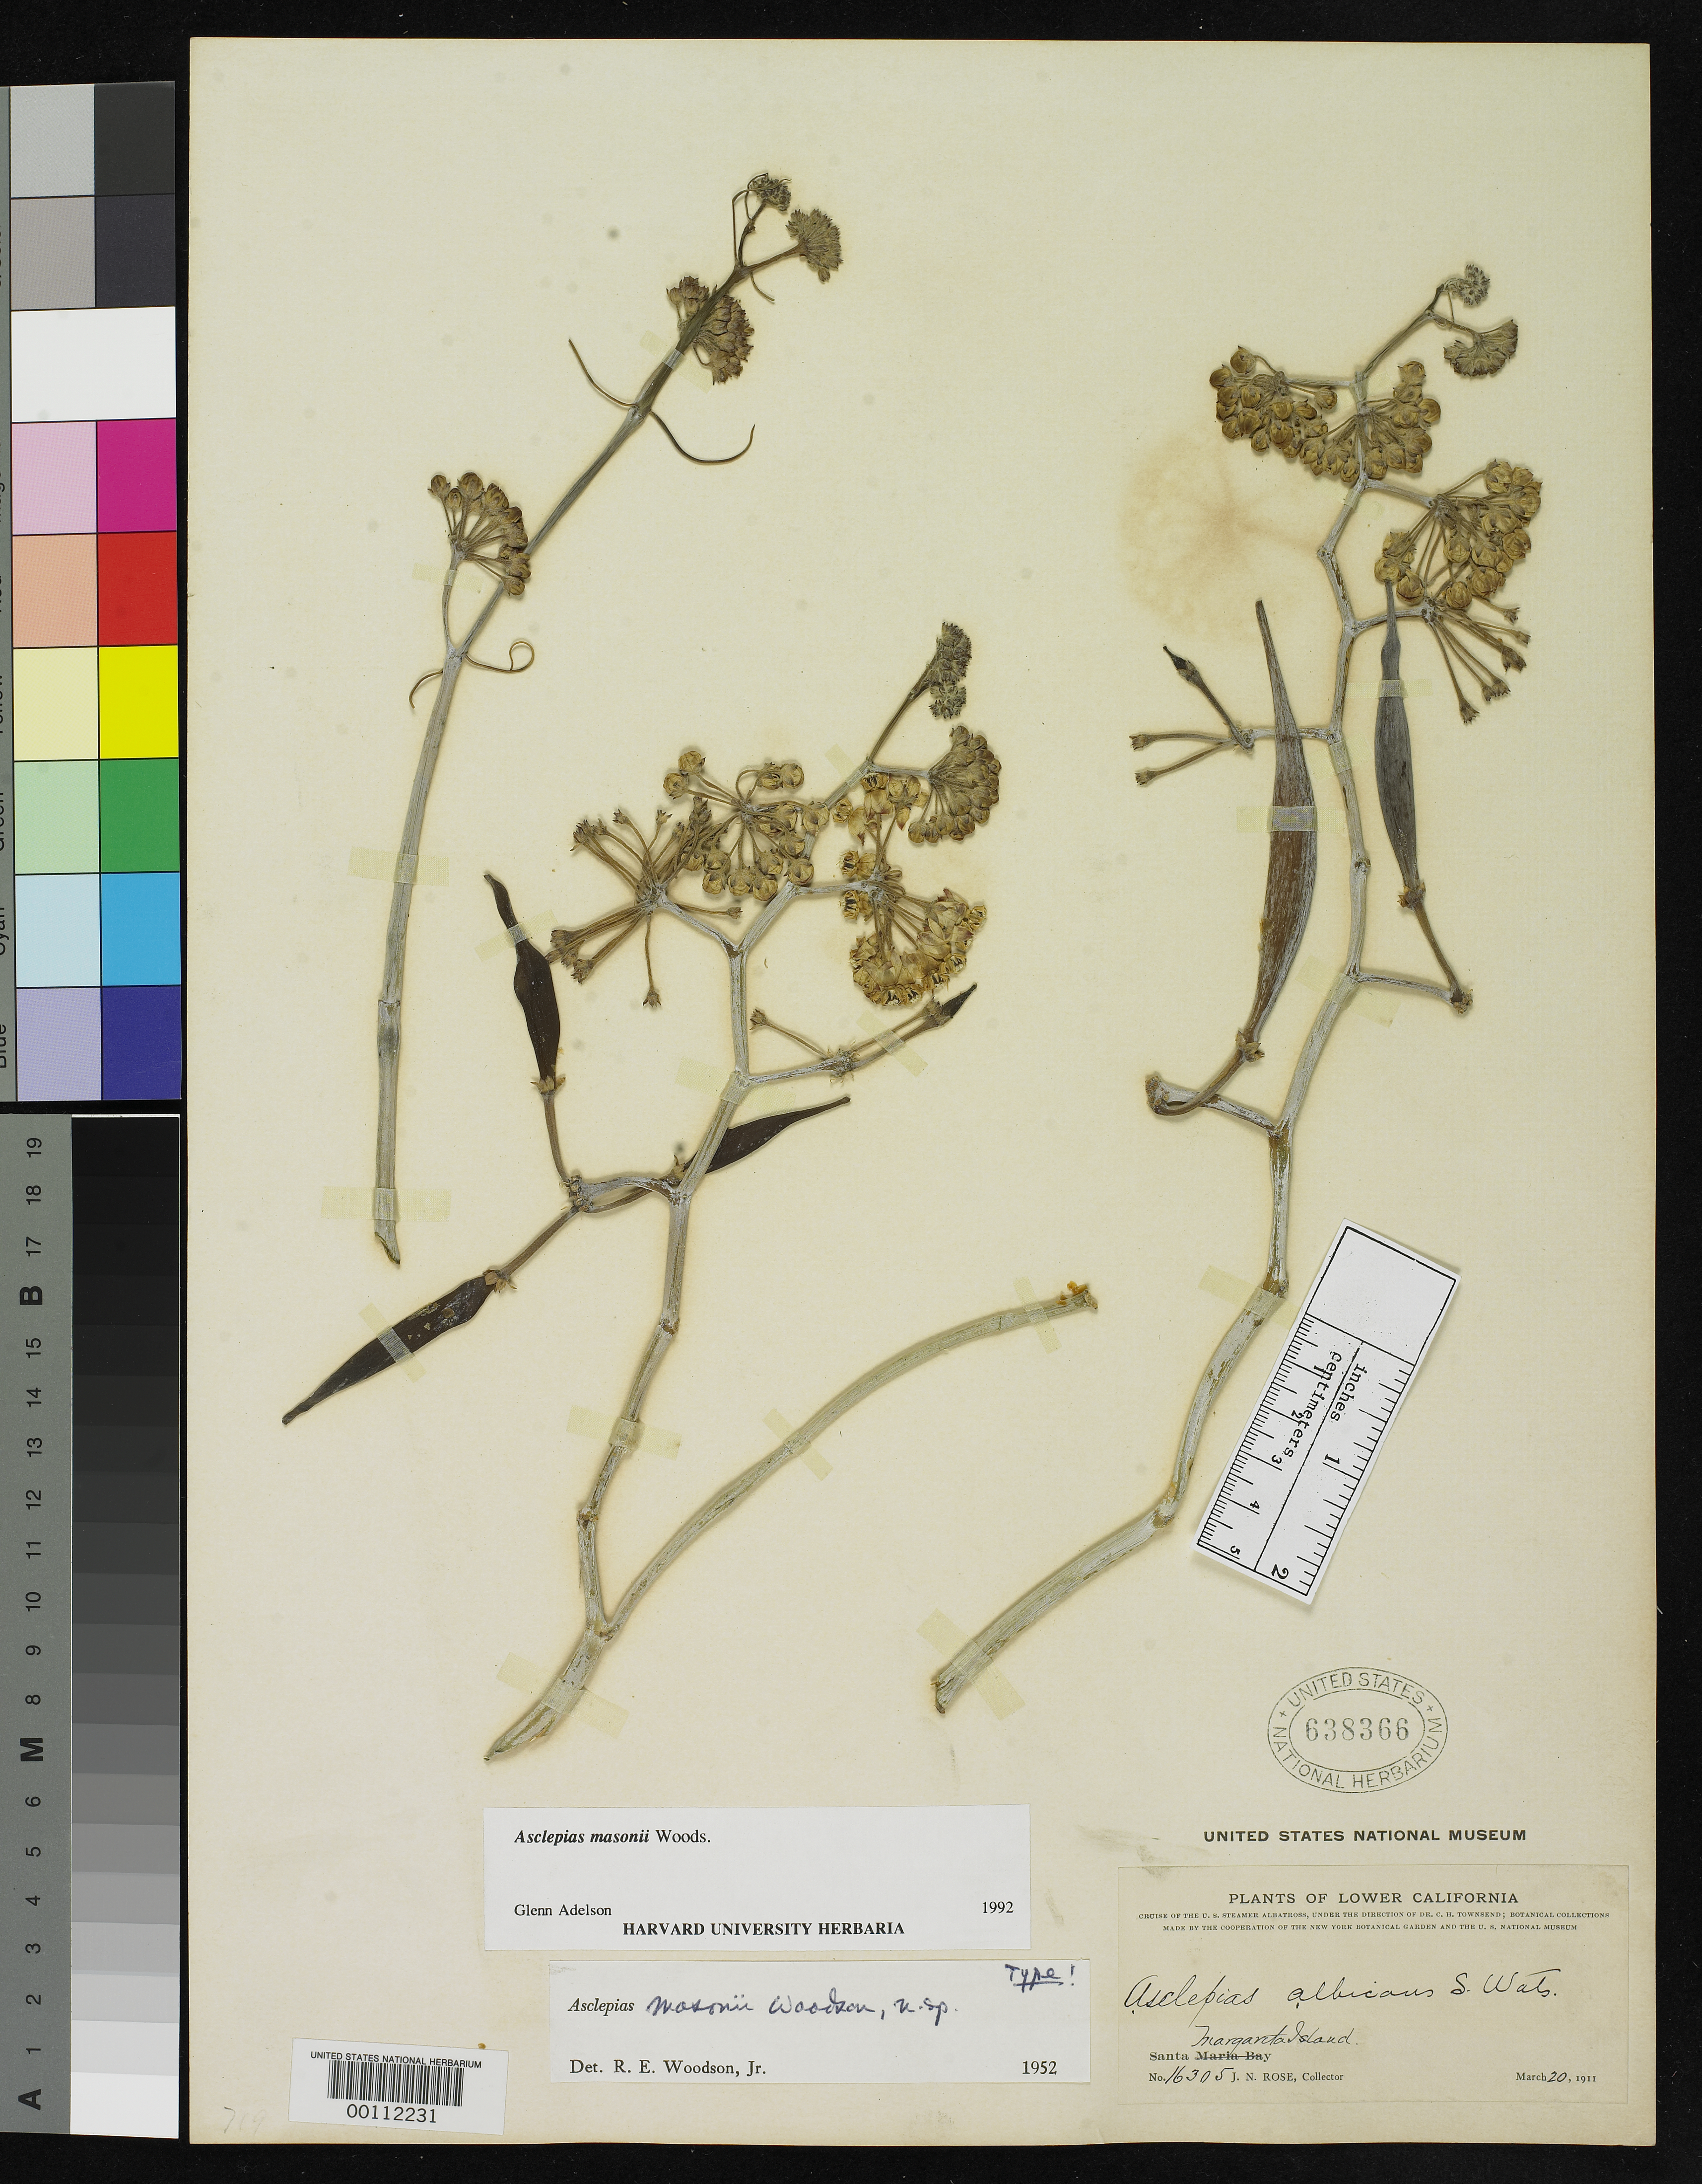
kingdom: Plantae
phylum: Tracheophyta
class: Magnoliopsida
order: Gentianales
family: Apocynaceae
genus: Asclepias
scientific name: Asclepias masonii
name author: Woodson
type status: Holotype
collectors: J. N. Rose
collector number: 16305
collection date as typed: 20 Mar 1911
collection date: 1911-03-20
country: Mexico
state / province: Baja California Sur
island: Santa Margarita Island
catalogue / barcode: US 638366